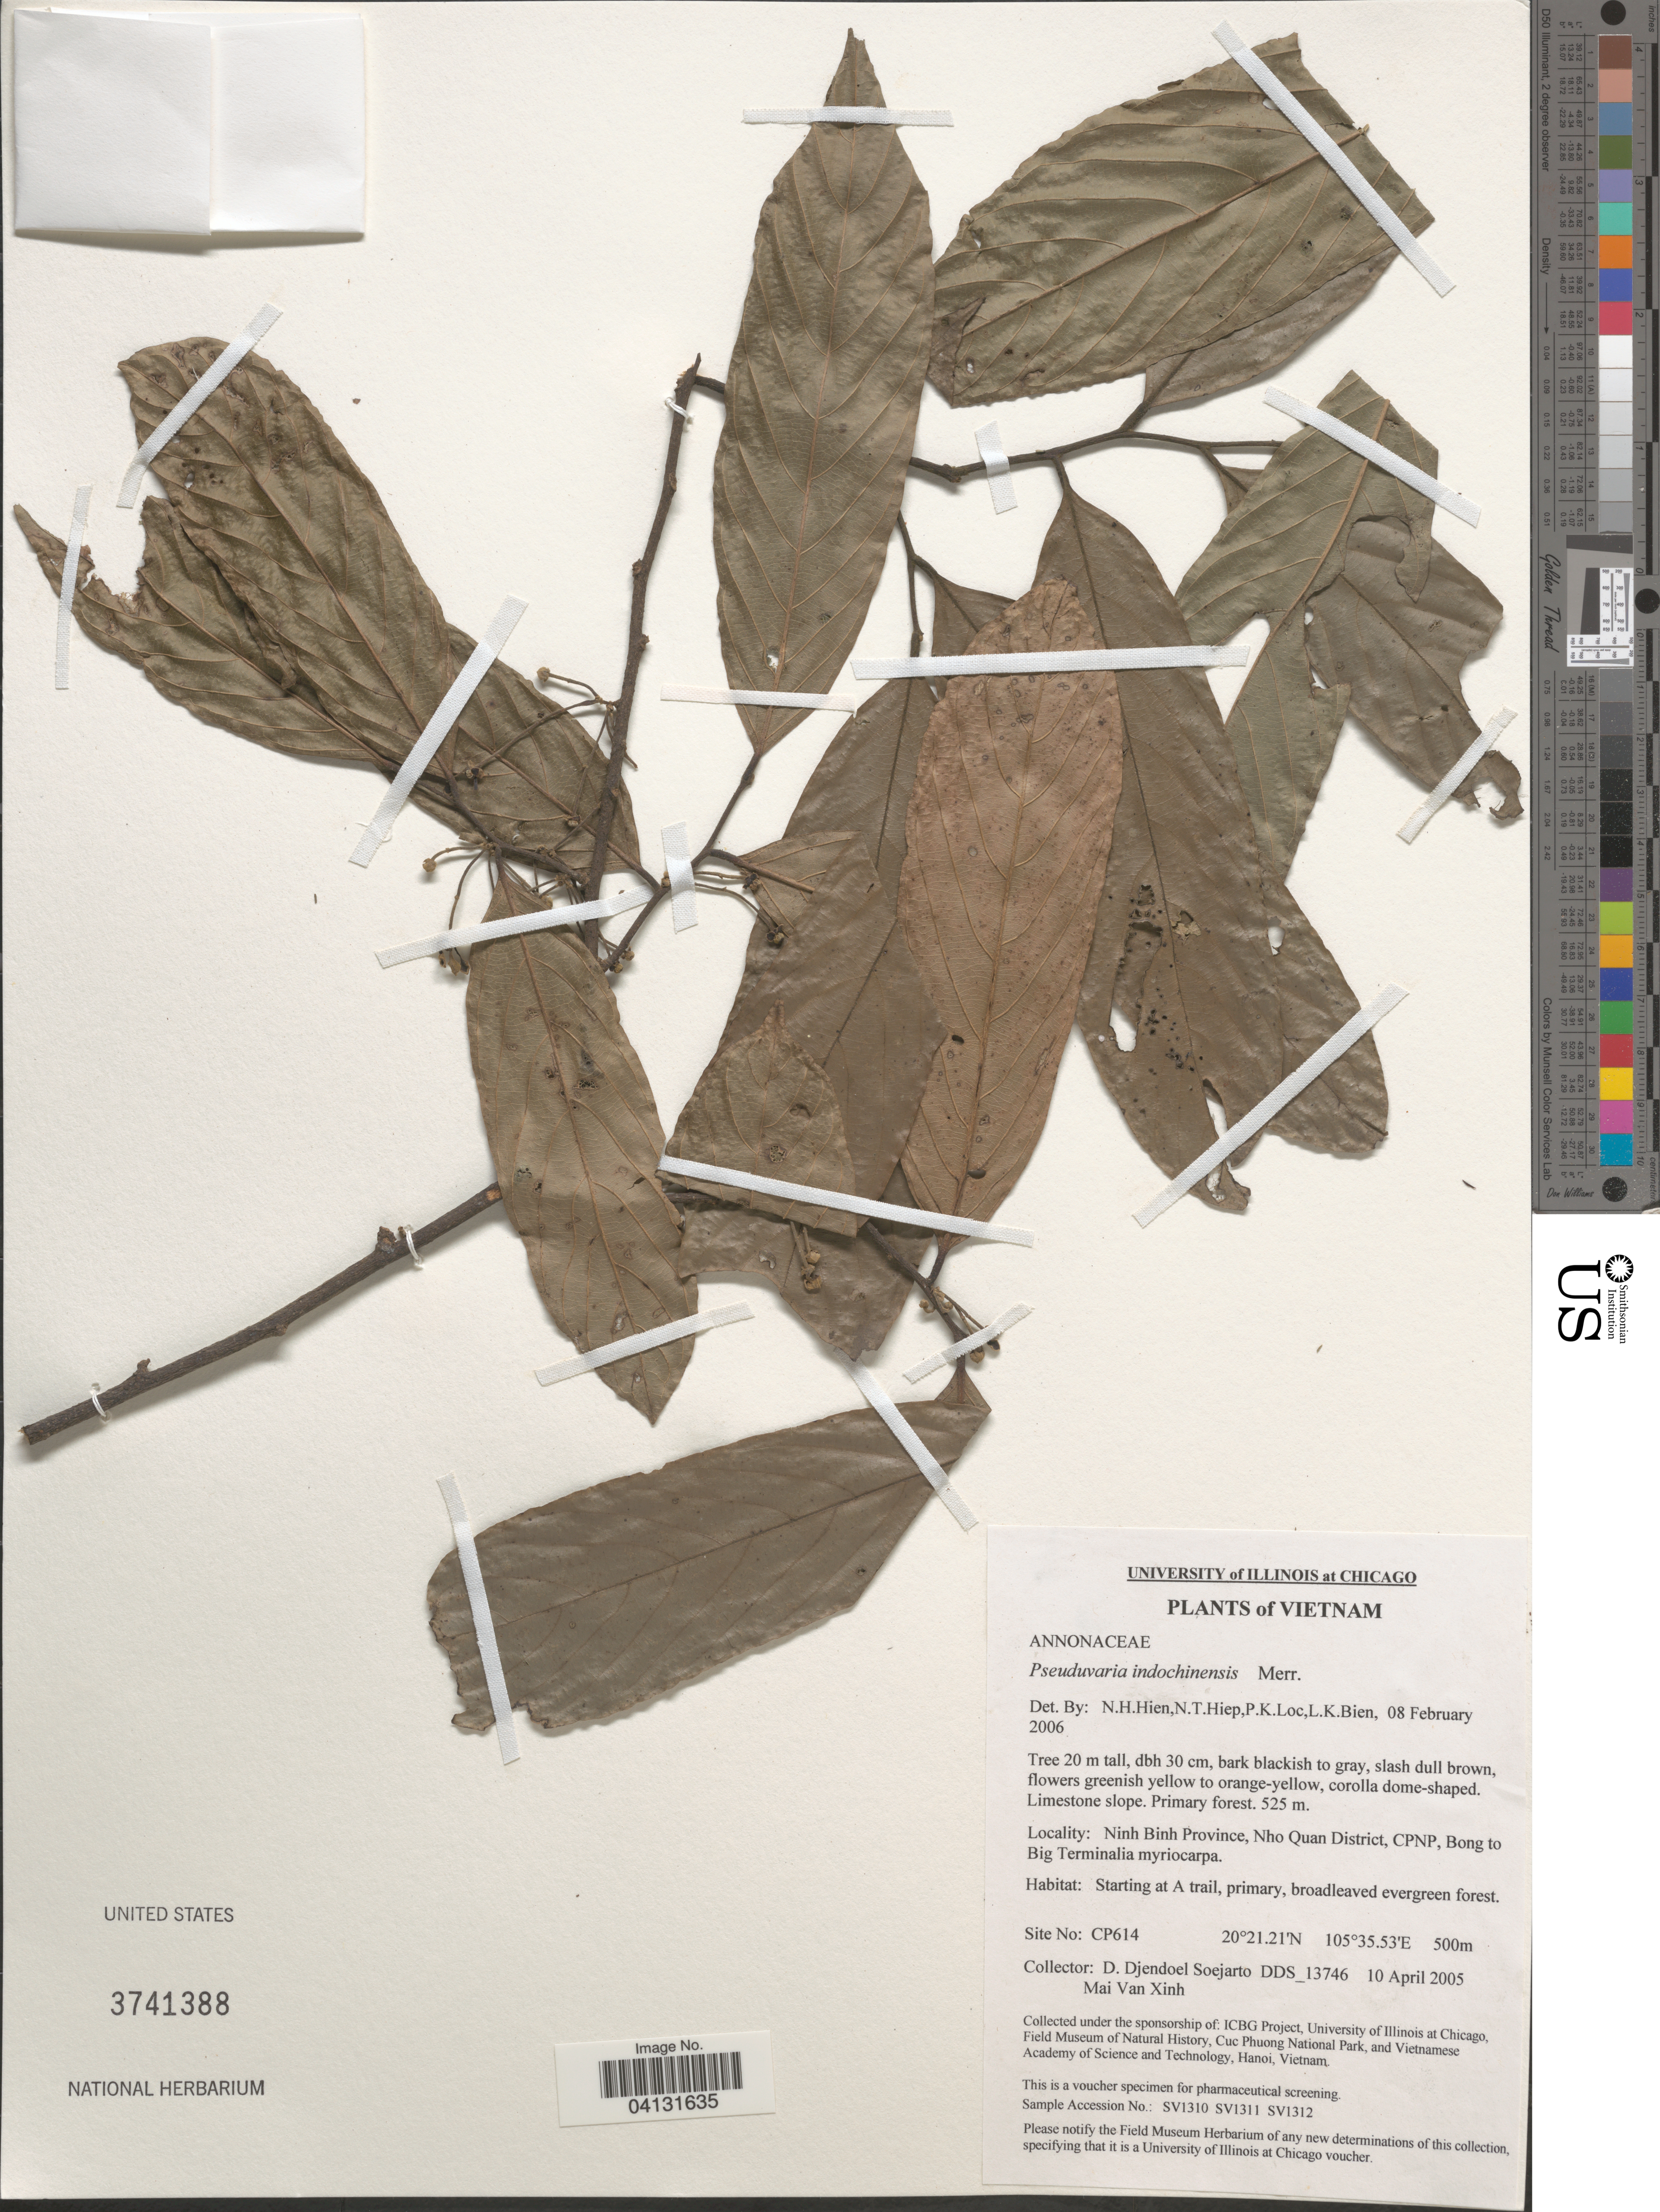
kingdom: Plantae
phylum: Tracheophyta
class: Magnoliopsida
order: Magnoliales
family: Annonaceae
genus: Pseuduvaria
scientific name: Pseuduvaria indochinensis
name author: Merr.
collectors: D. D. Soejarto & M. Xinh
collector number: DDS13746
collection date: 2005-04-10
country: Vietnam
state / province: Ninh Binh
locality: Nho Quan District, CPNP, Bong to Big Terminalia myriocarpa. Site No: CP614.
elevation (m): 500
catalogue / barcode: US 3741388